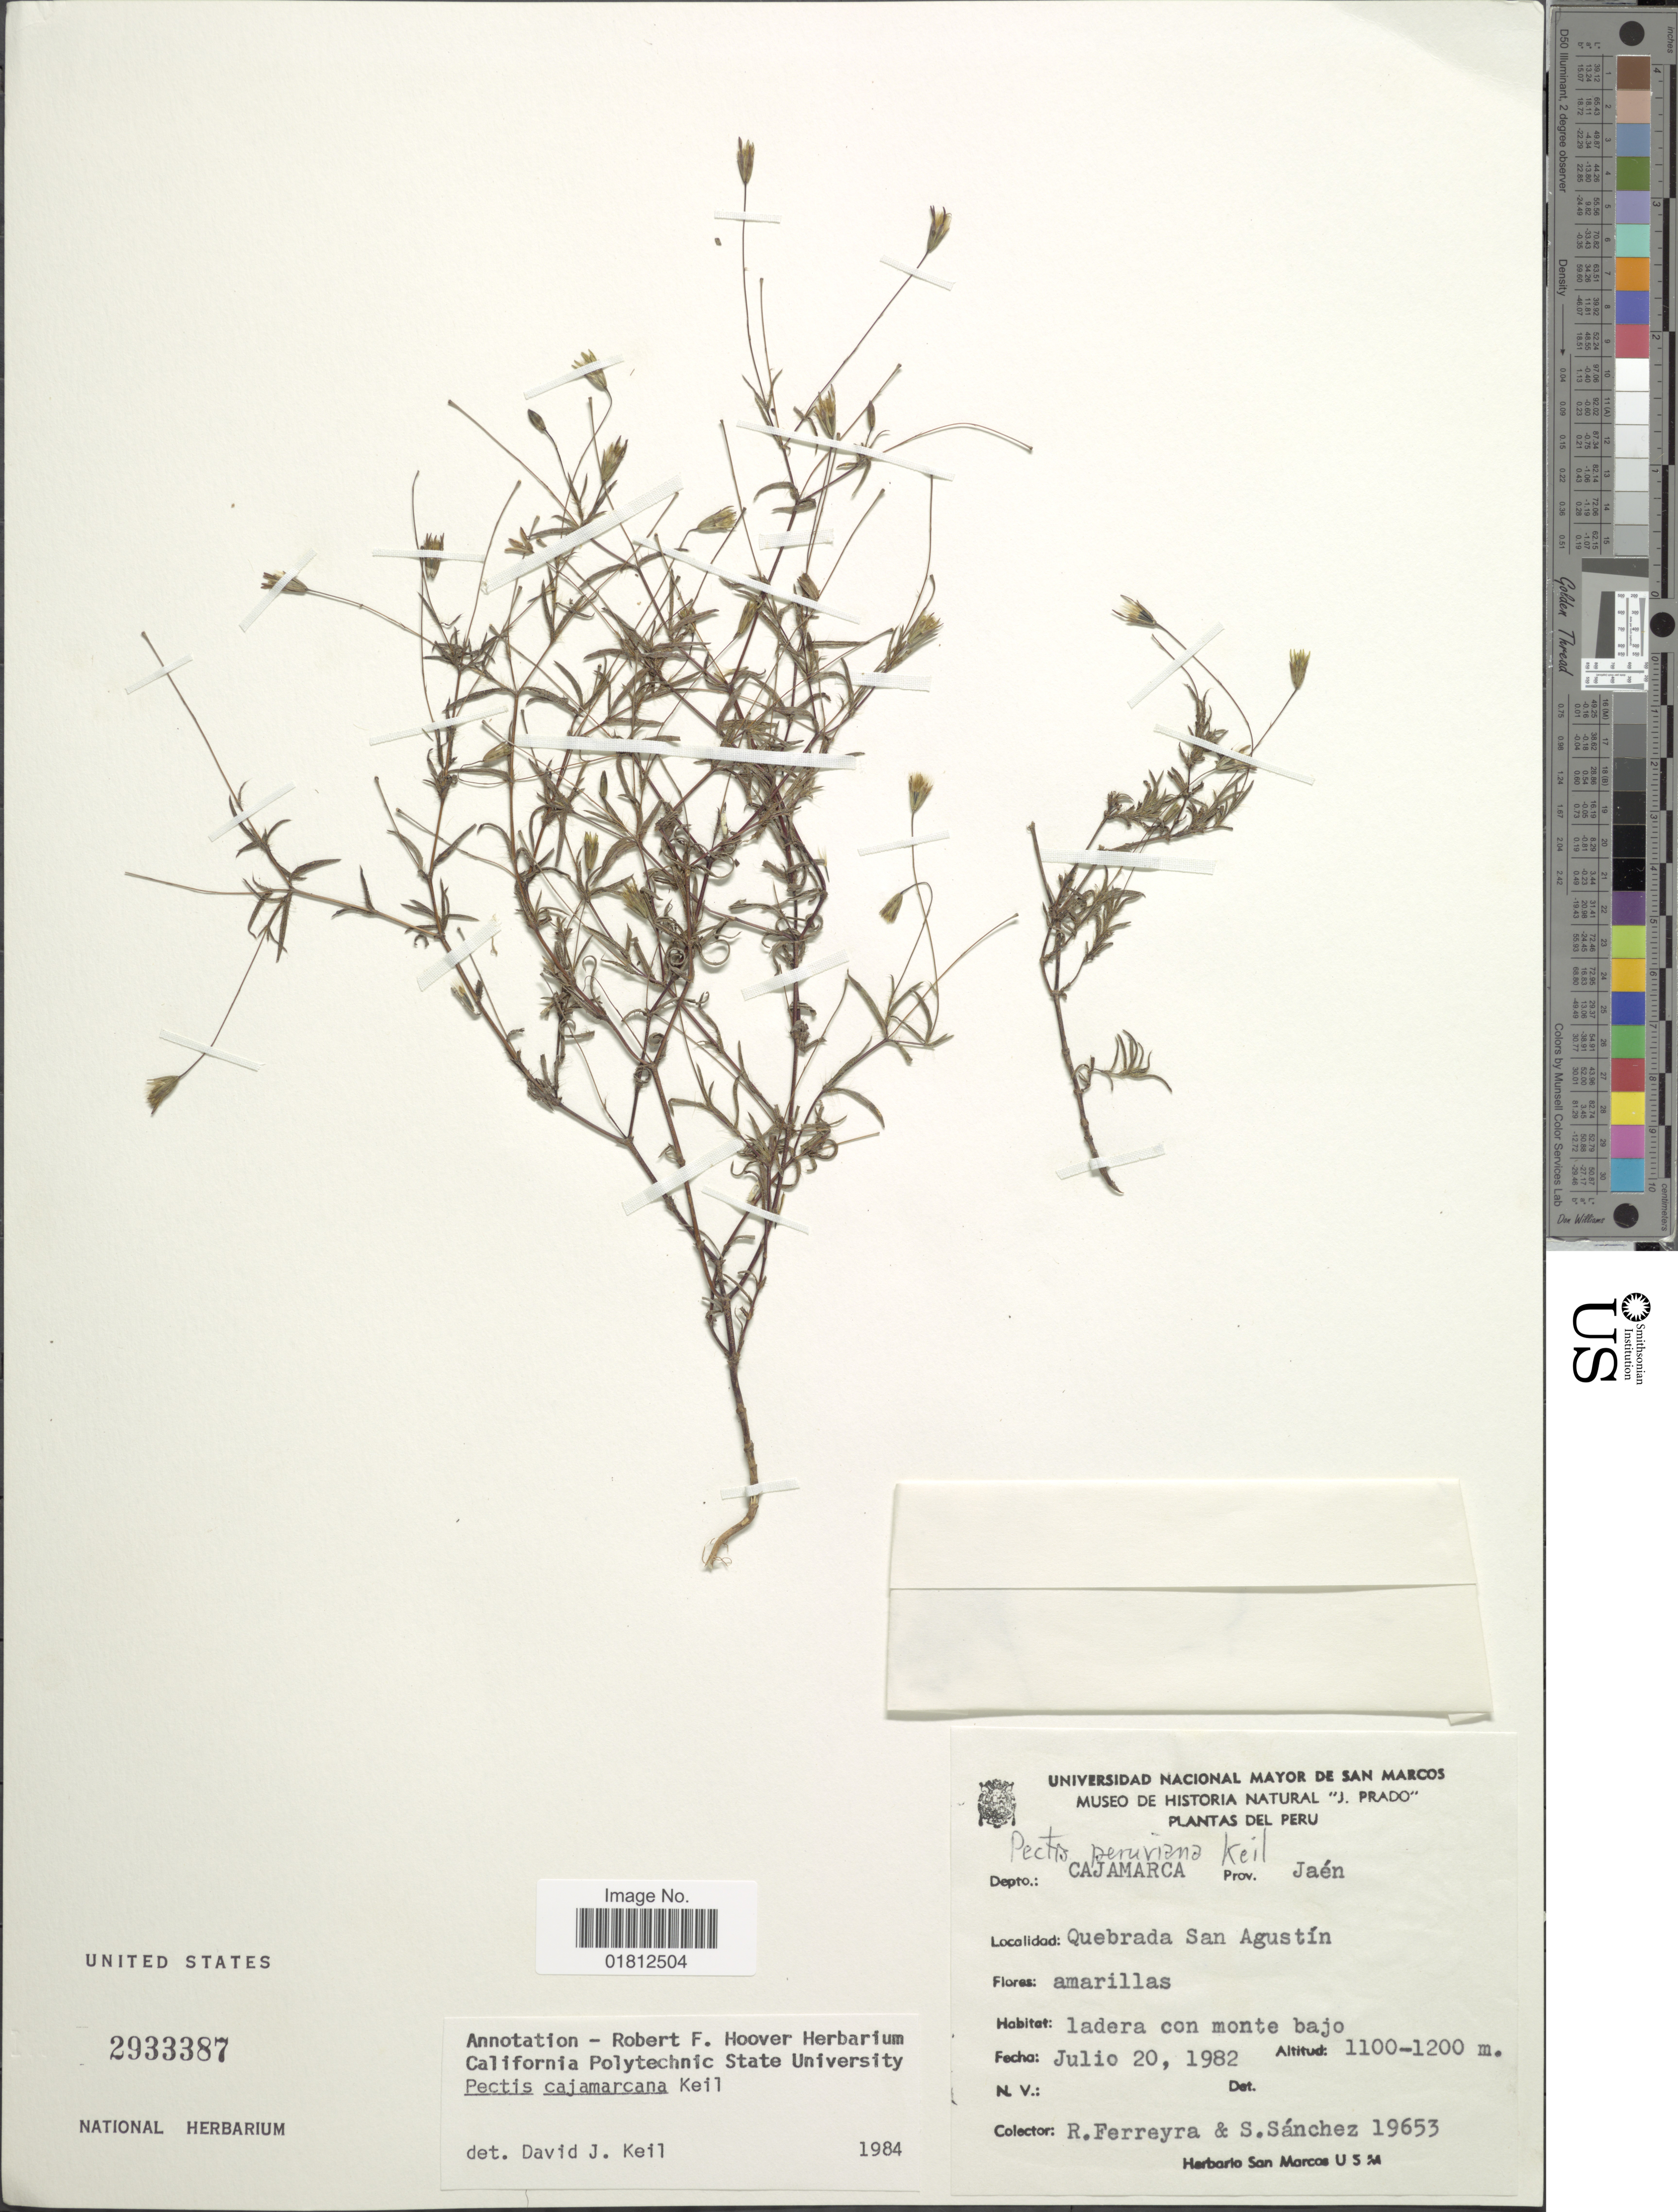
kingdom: Plantae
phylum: Tracheophyta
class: Magnoliopsida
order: Asterales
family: Asteraceae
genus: Pectis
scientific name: Pectis peruviana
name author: D.J. Keil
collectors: R. A. Ferreyra & S. Sanchez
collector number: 19653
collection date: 1982-07-20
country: Peru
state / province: Cajamarca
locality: Prov. Jaén, Quebrada San Agustín, ladera con monte bajo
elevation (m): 1100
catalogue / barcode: US 2933387